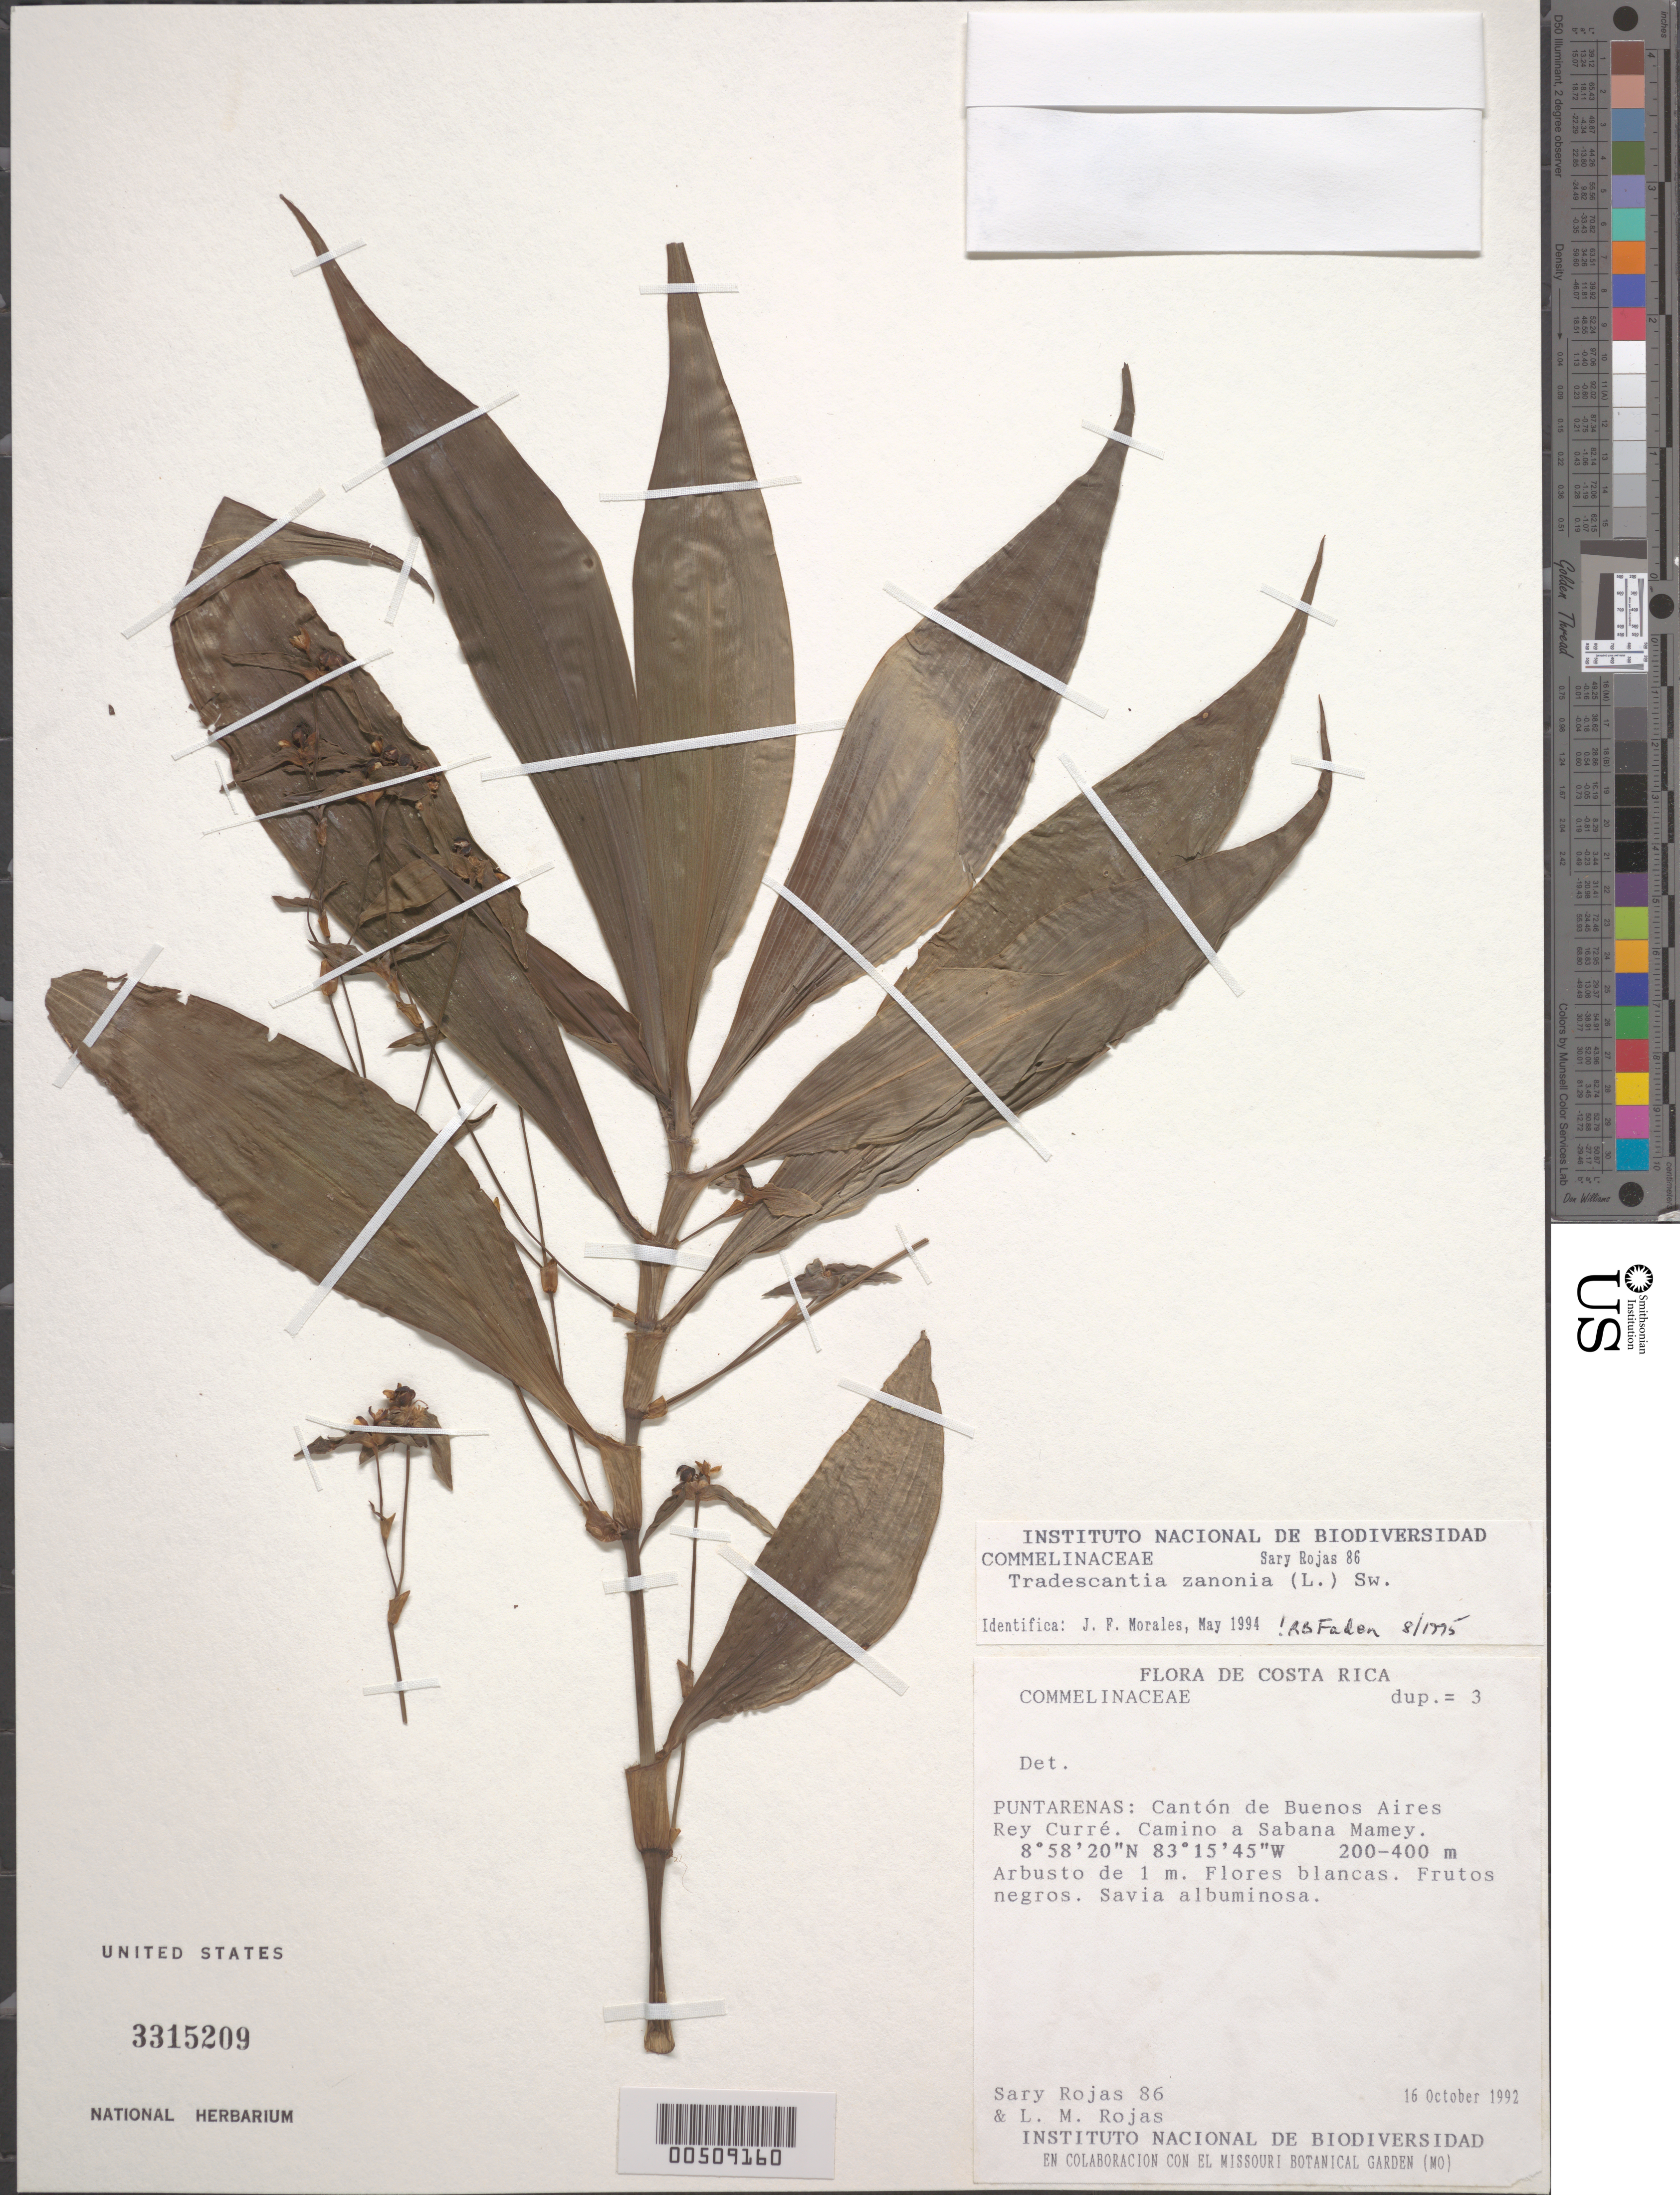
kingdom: Plantae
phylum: Tracheophyta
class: Liliopsida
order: Commelinales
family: Commelinaceae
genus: Tradescantia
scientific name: Tradescantia zanonia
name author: (L.) Sw.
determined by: Faden, Robert B., (US), Smithsonian Institution - National Museum of Natural History (UNITED STATES)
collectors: S. Rojas & L. Rojas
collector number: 86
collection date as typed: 16 Oct 1992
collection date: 1992-10-16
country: Costa Rica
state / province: Puntarenas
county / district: Buenos Aires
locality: Canton de buenos aires rey curre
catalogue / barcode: US 3315209